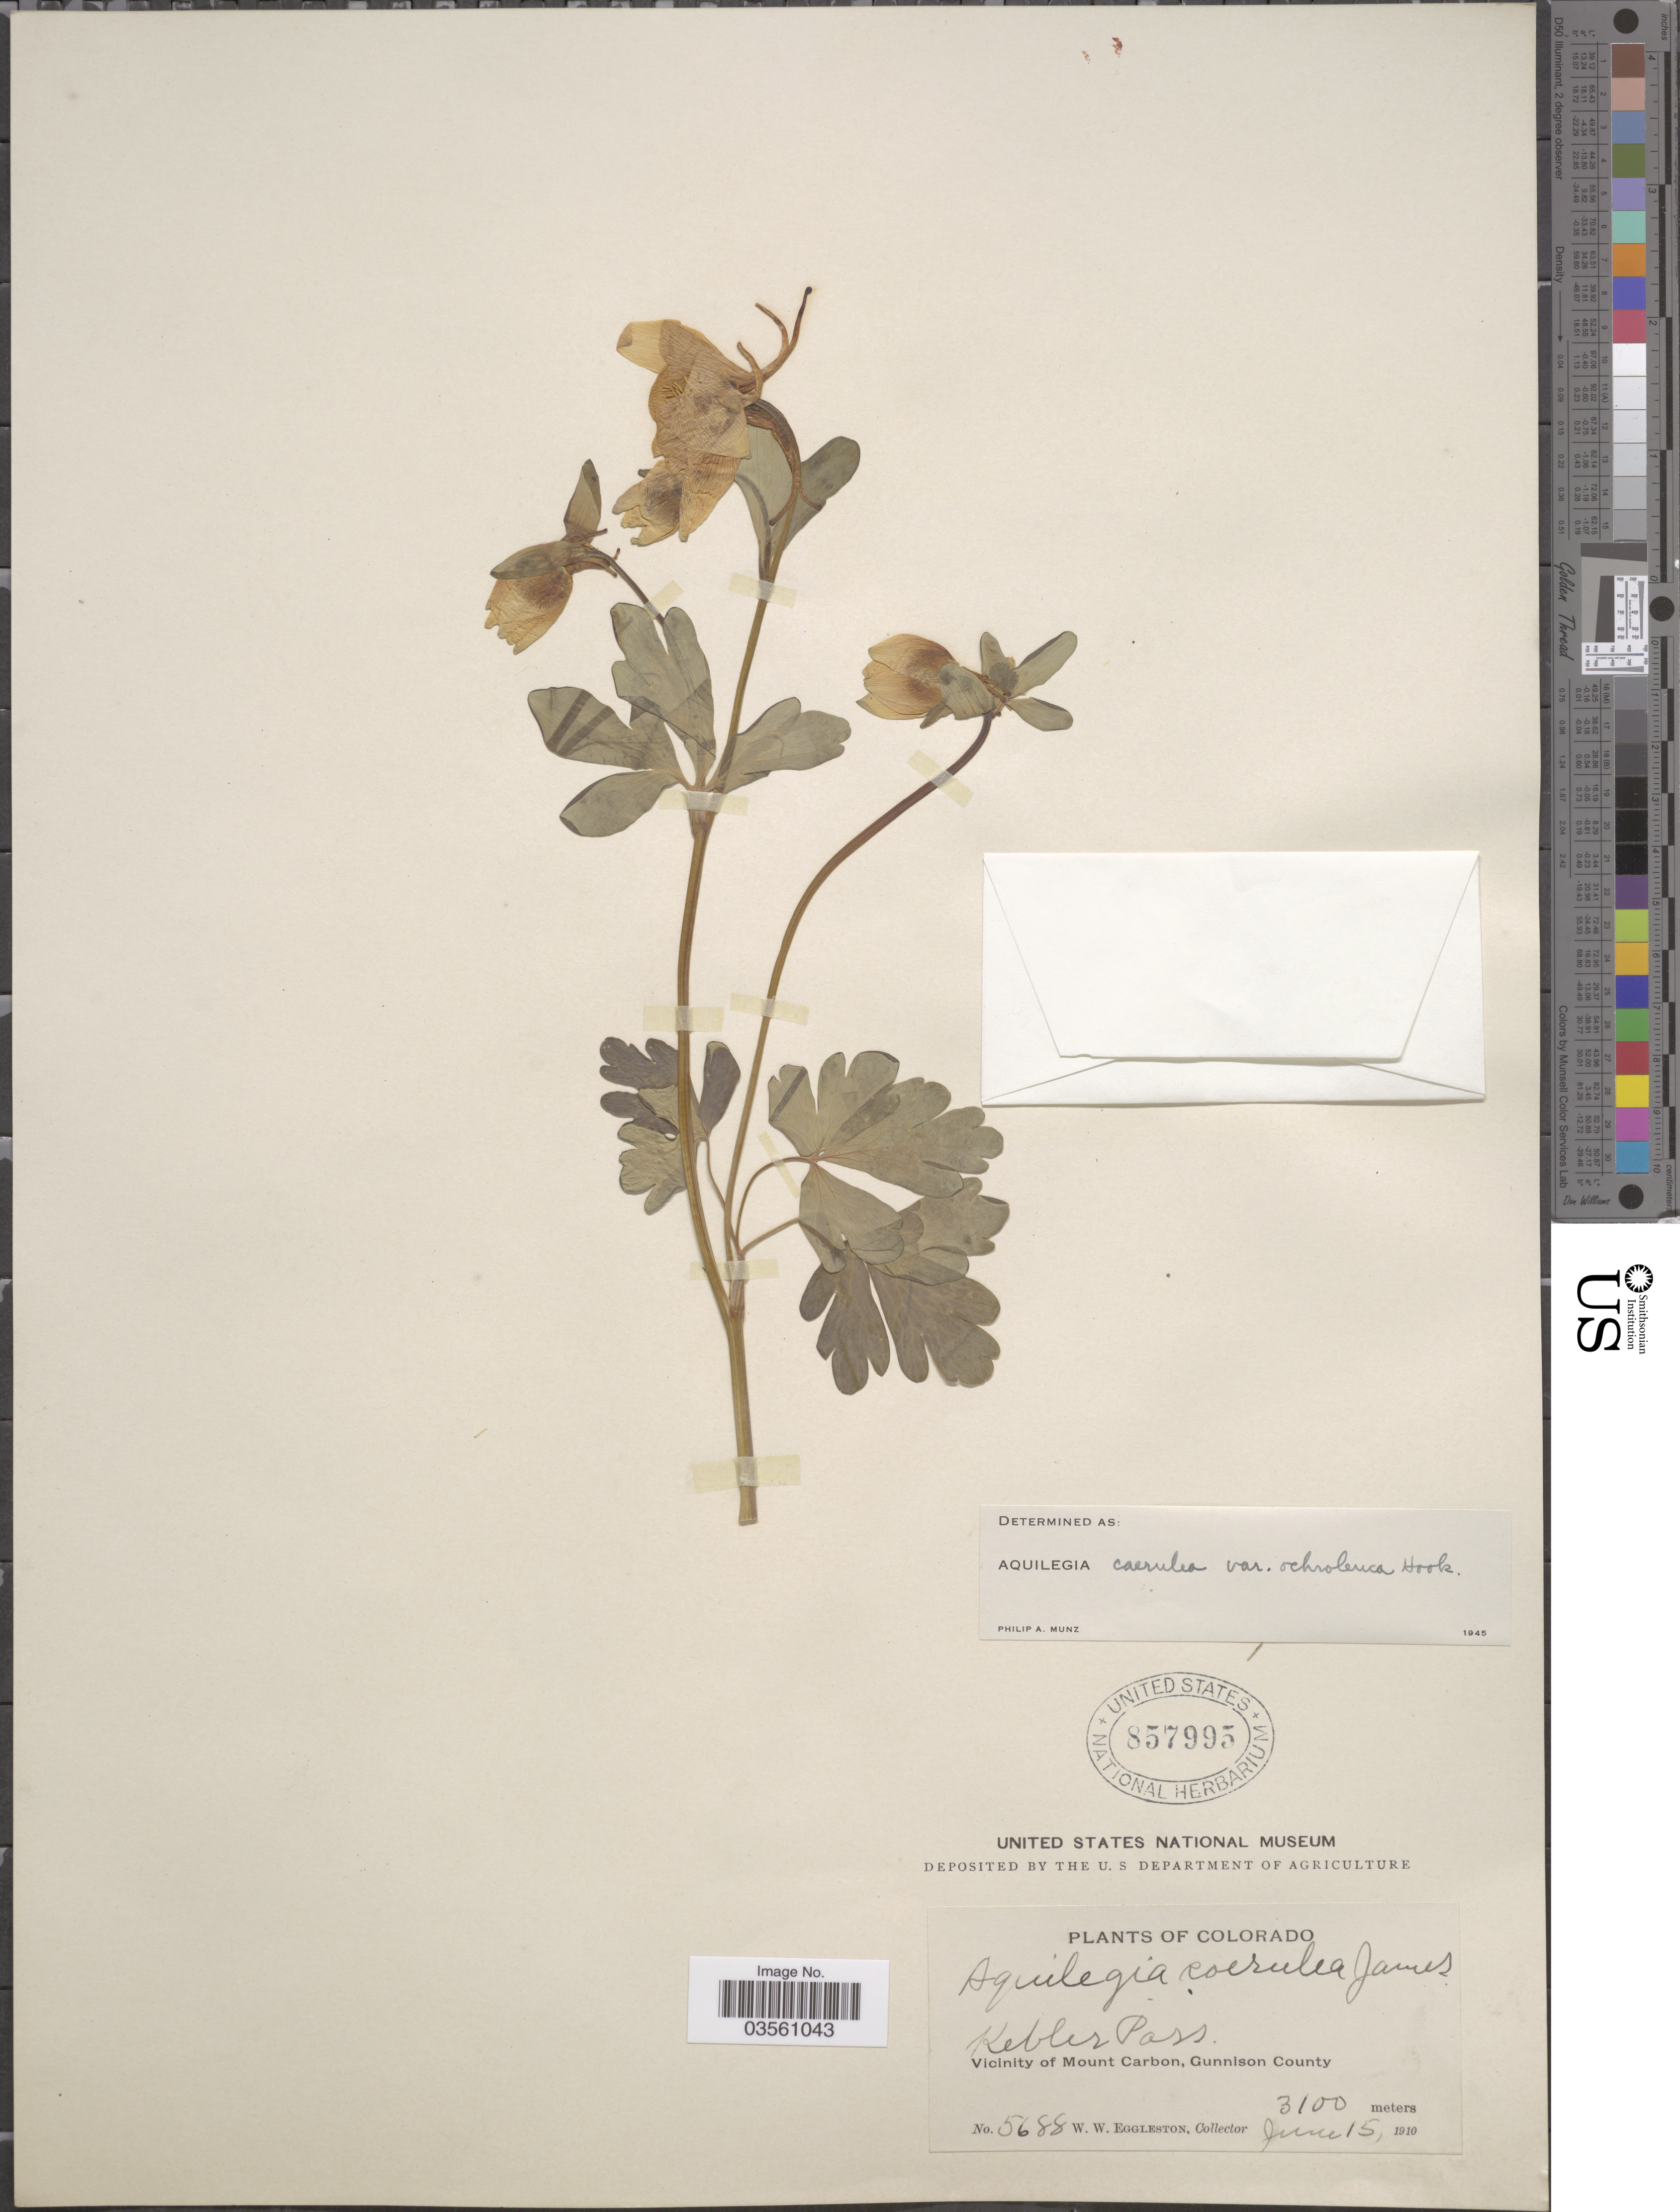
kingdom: Plantae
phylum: Tracheophyta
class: Magnoliopsida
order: Ranunculales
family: Ranunculaceae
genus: Aquilegia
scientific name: Aquilegia coerulea var. ochroleuca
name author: Hook.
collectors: W. W. Eggleston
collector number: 5688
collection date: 1910-06-15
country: United States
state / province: Colorado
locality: Kebler Pass. Vicinity of Mount Carbon, Gunnison County.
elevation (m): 3100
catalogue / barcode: US 857995